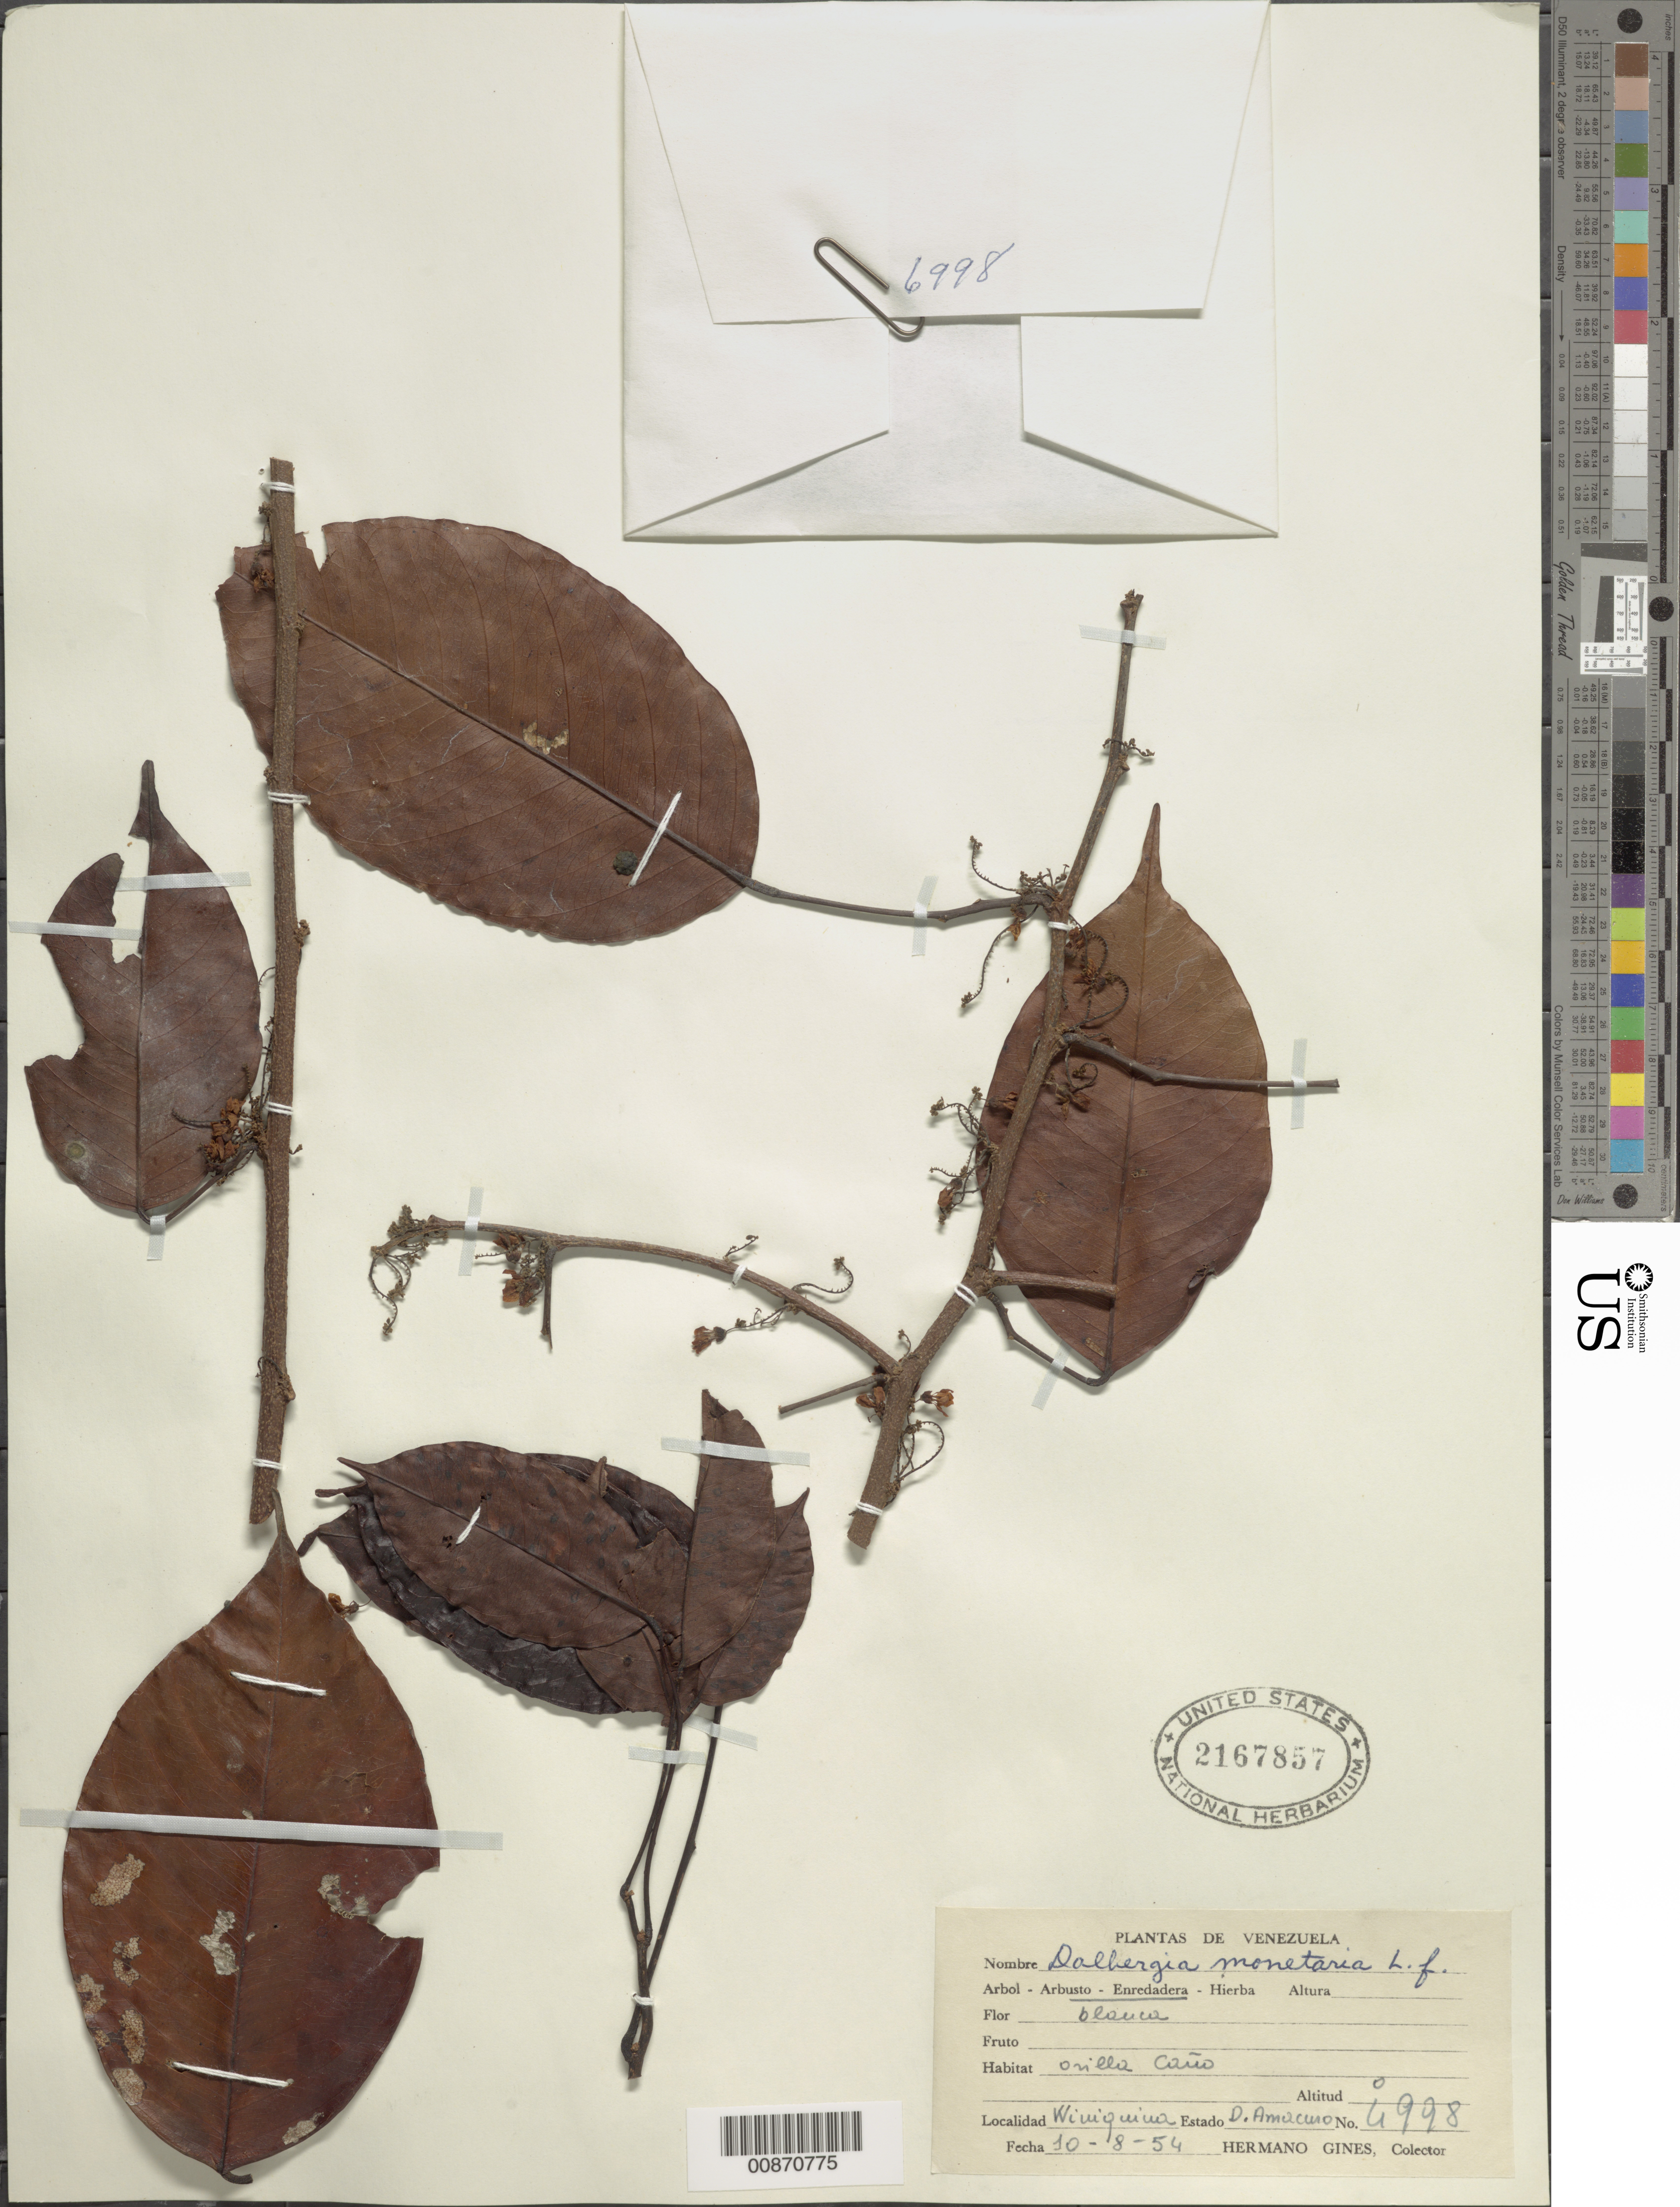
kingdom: Plantae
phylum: Tracheophyta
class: Magnoliopsida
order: Fabales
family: Fabaceae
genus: Dalbergia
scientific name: Dalbergia monetaria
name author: L. f.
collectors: H. Gines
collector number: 4998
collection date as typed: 10-Aug-54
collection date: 1954-08-10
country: Venezuela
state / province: Delta Amacuro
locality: C. Wiuiquina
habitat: Orilla cano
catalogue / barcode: US 2167857